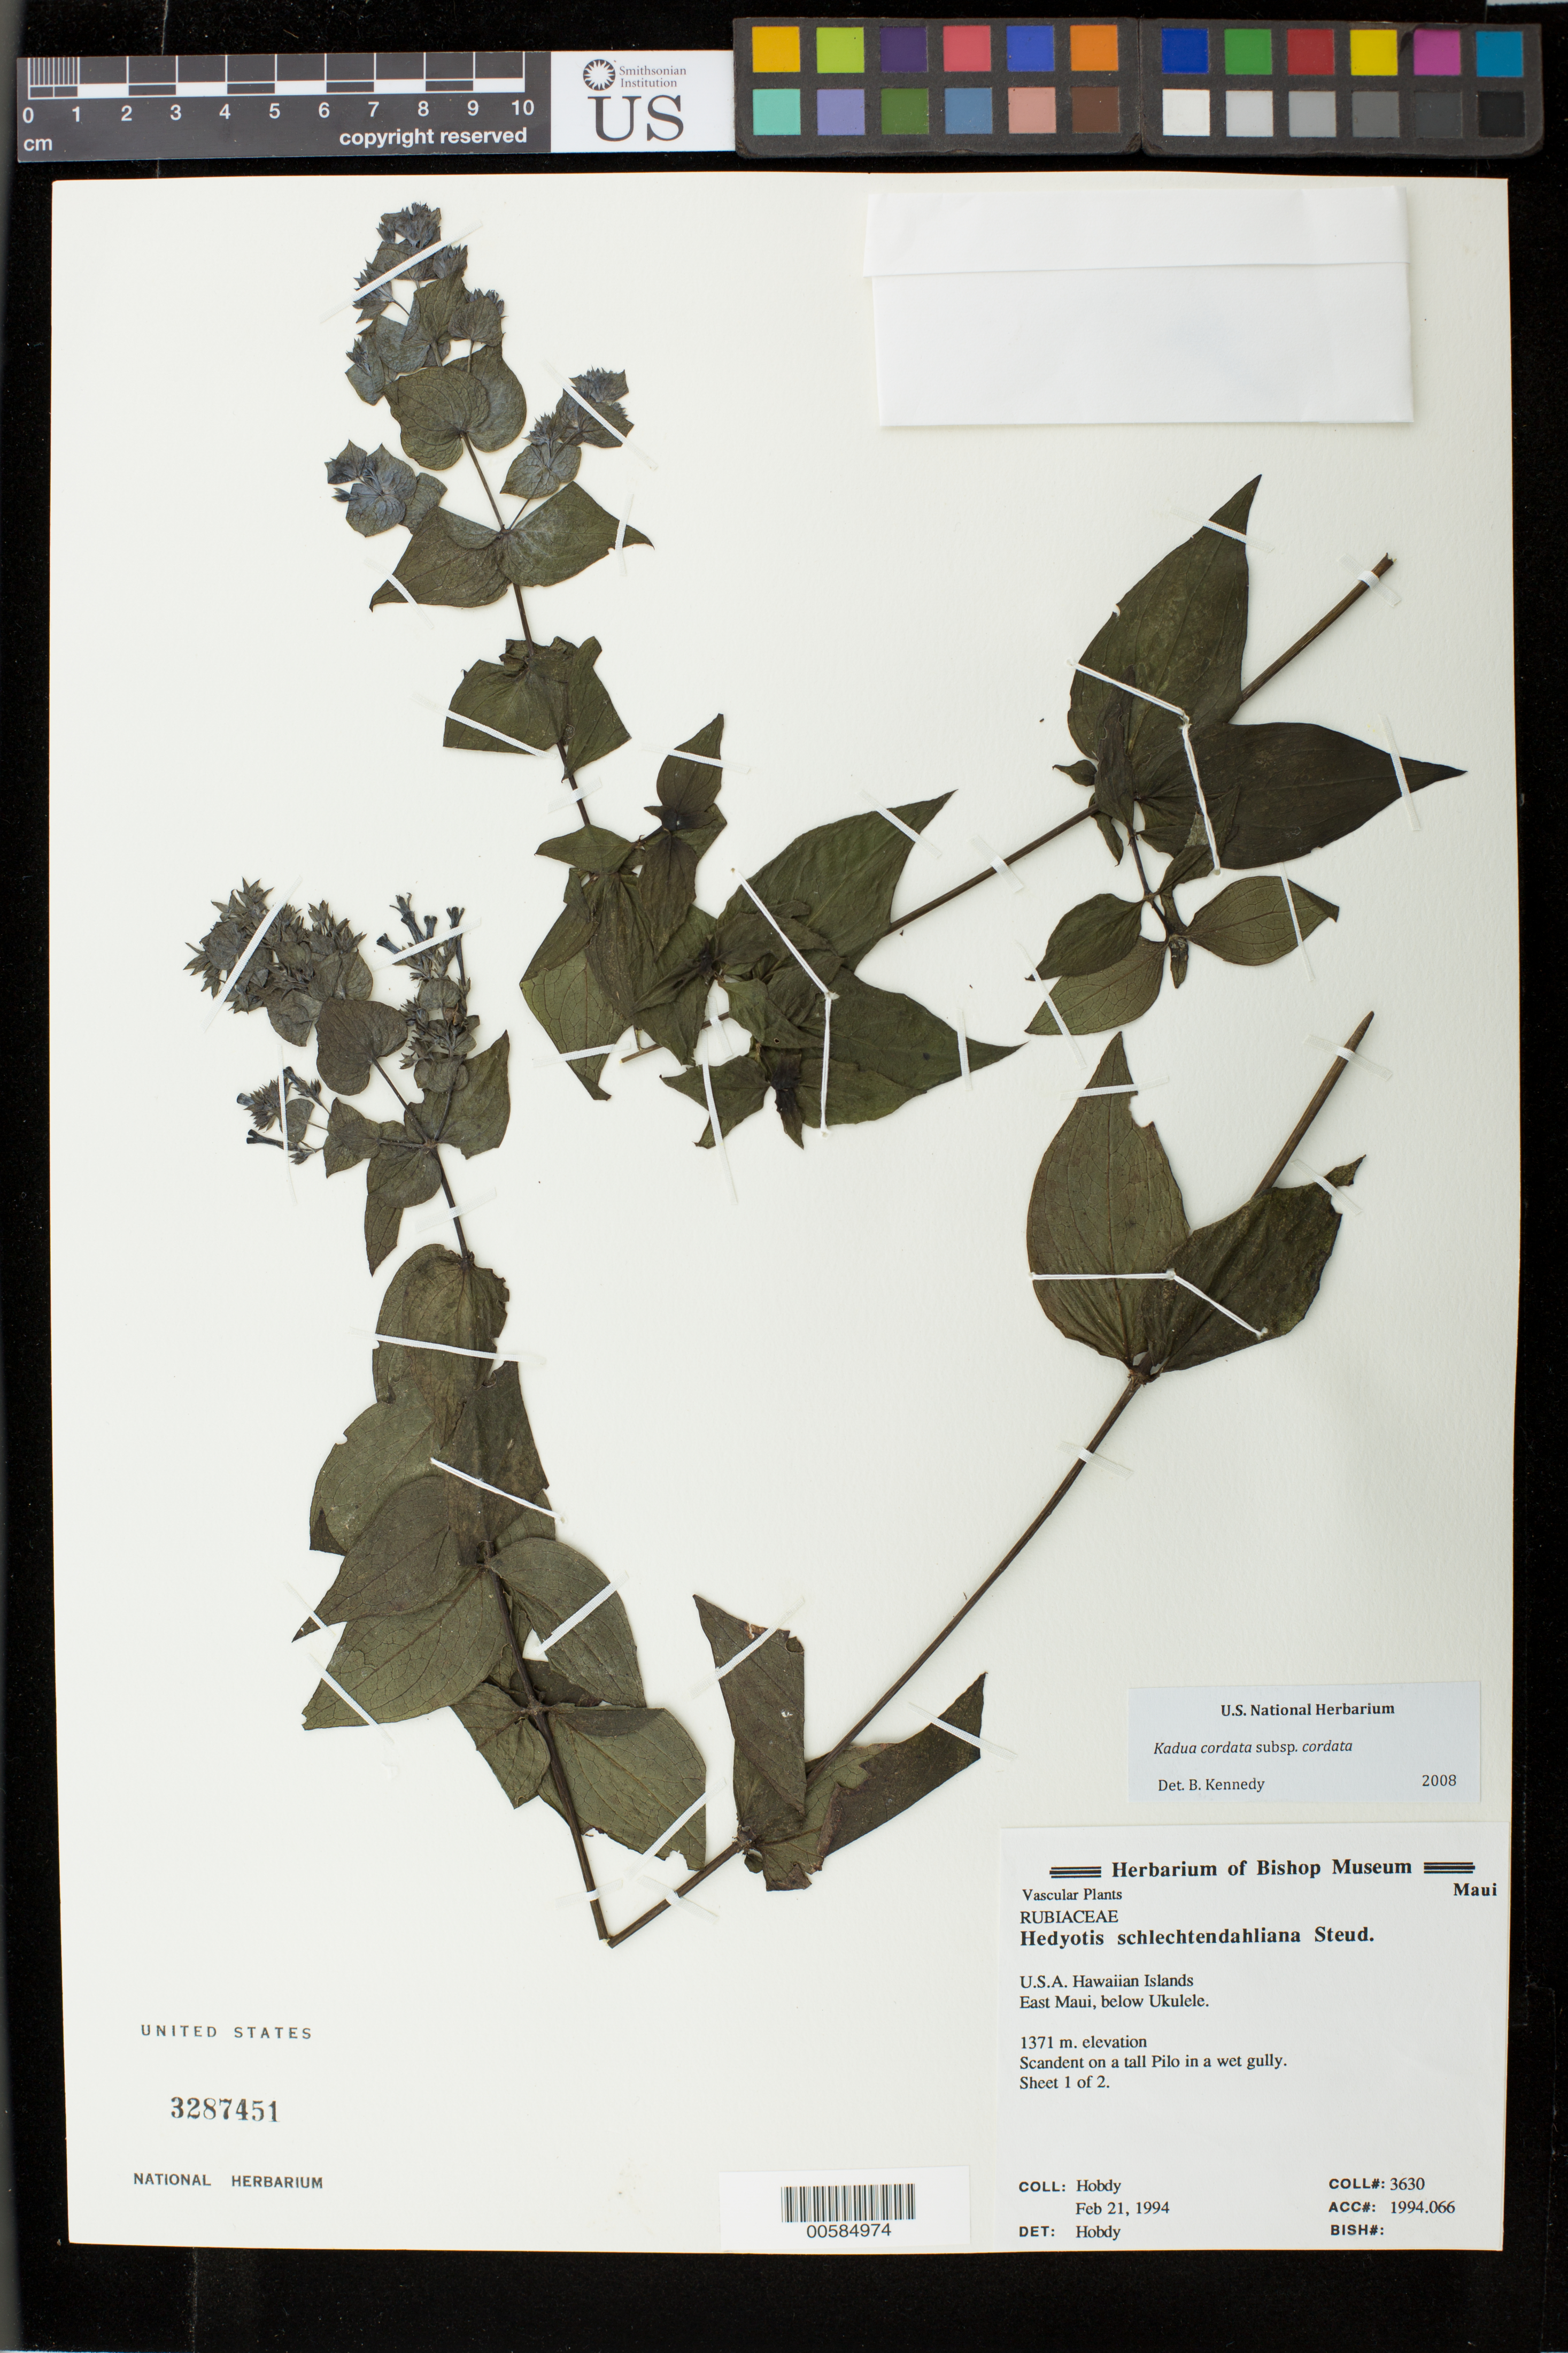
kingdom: Plantae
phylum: Tracheophyta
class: Magnoliopsida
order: Gentianales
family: Rubiaceae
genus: Kadua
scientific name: Kadua cordata subsp. cordata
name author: Cham. & Schltdl.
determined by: Kennedy, B.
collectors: -. Hobdy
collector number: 3630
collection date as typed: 21 Feb 1994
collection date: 1994-02-21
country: United States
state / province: Hawaii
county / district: Maui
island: Maui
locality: E Maui, below Ukulele.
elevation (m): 1371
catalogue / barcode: US 3287451